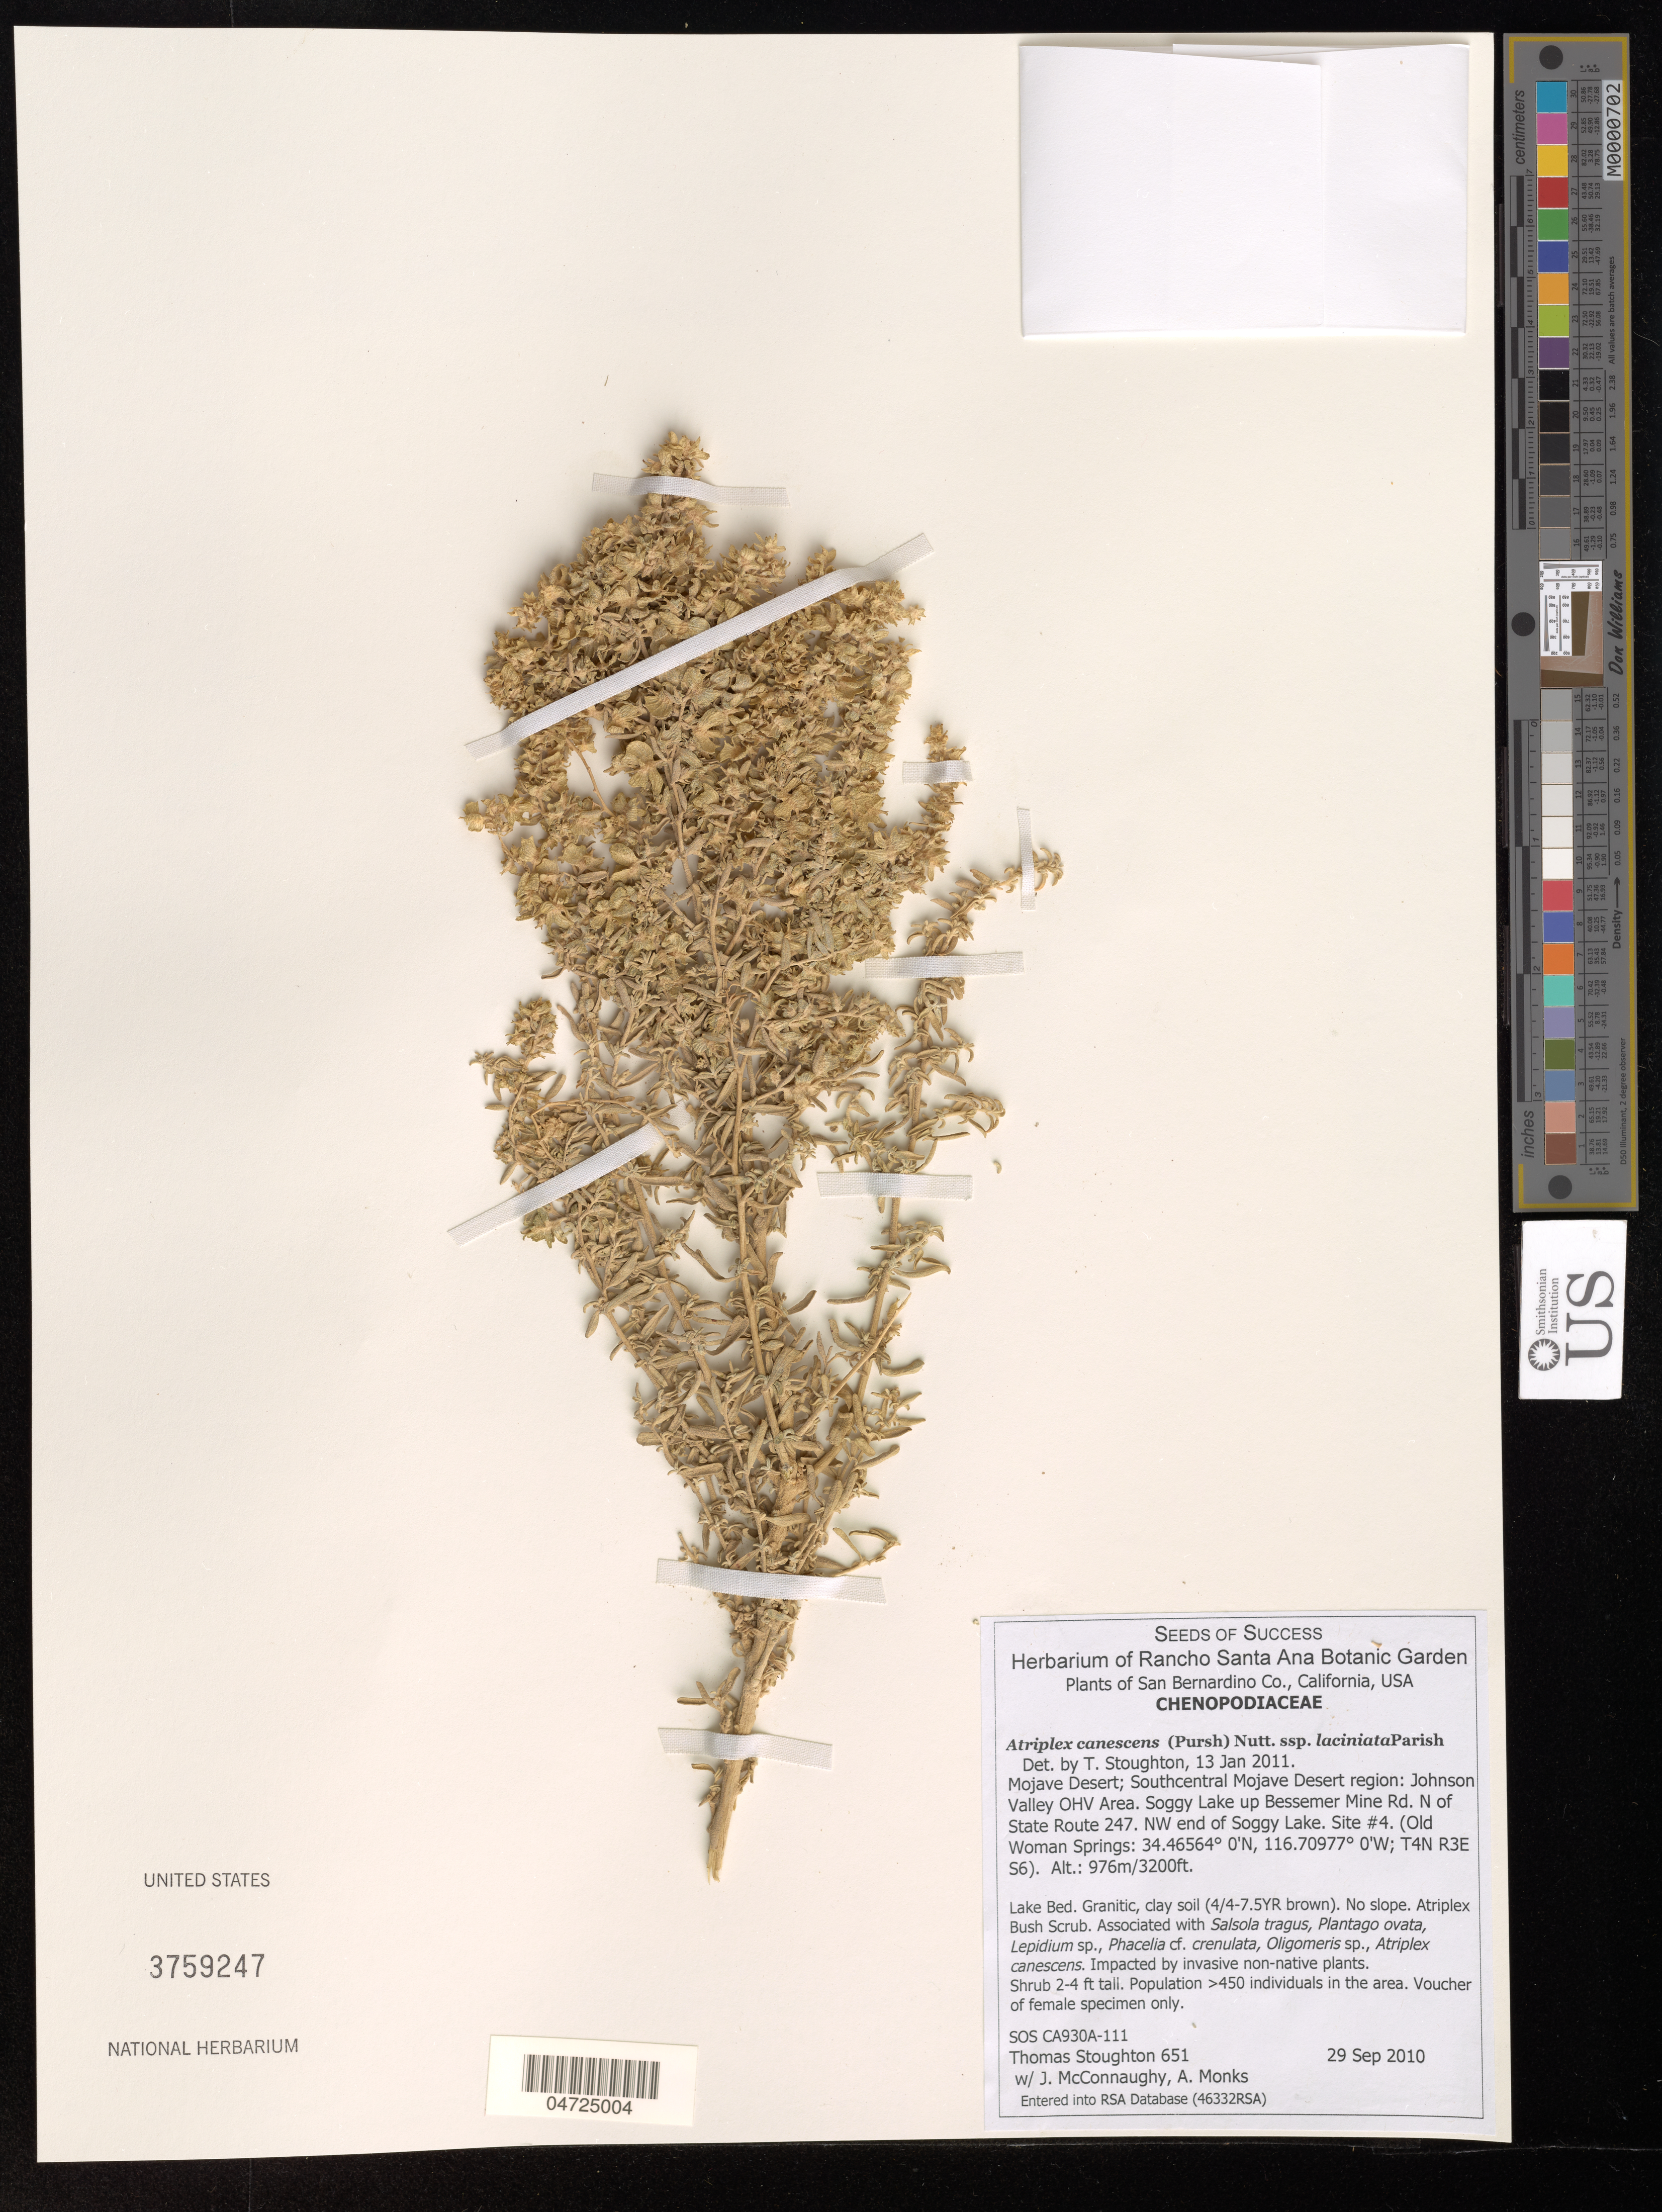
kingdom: Plantae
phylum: Tracheophyta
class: Magnoliopsida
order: Caryophyllales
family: Amaranthaceae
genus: Atriplex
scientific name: Atriplex canescens subsp. laciniata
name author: Parish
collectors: T. Stoughton, J. McConnaughy & A. Monks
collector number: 651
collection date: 2010-09-29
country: United States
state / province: California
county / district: San Bernardino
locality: San Bernardino Co. Mojave Desert; Southcentral Mojave Desert region: Johnson Valley OHV Area. Soggy Lake up Bessemer Mine Rd. N of State Route 247. NW end of Soggy Lake. Site #4. (Old Woman Springs; T4N R3E S6).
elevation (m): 976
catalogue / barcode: US 3759247